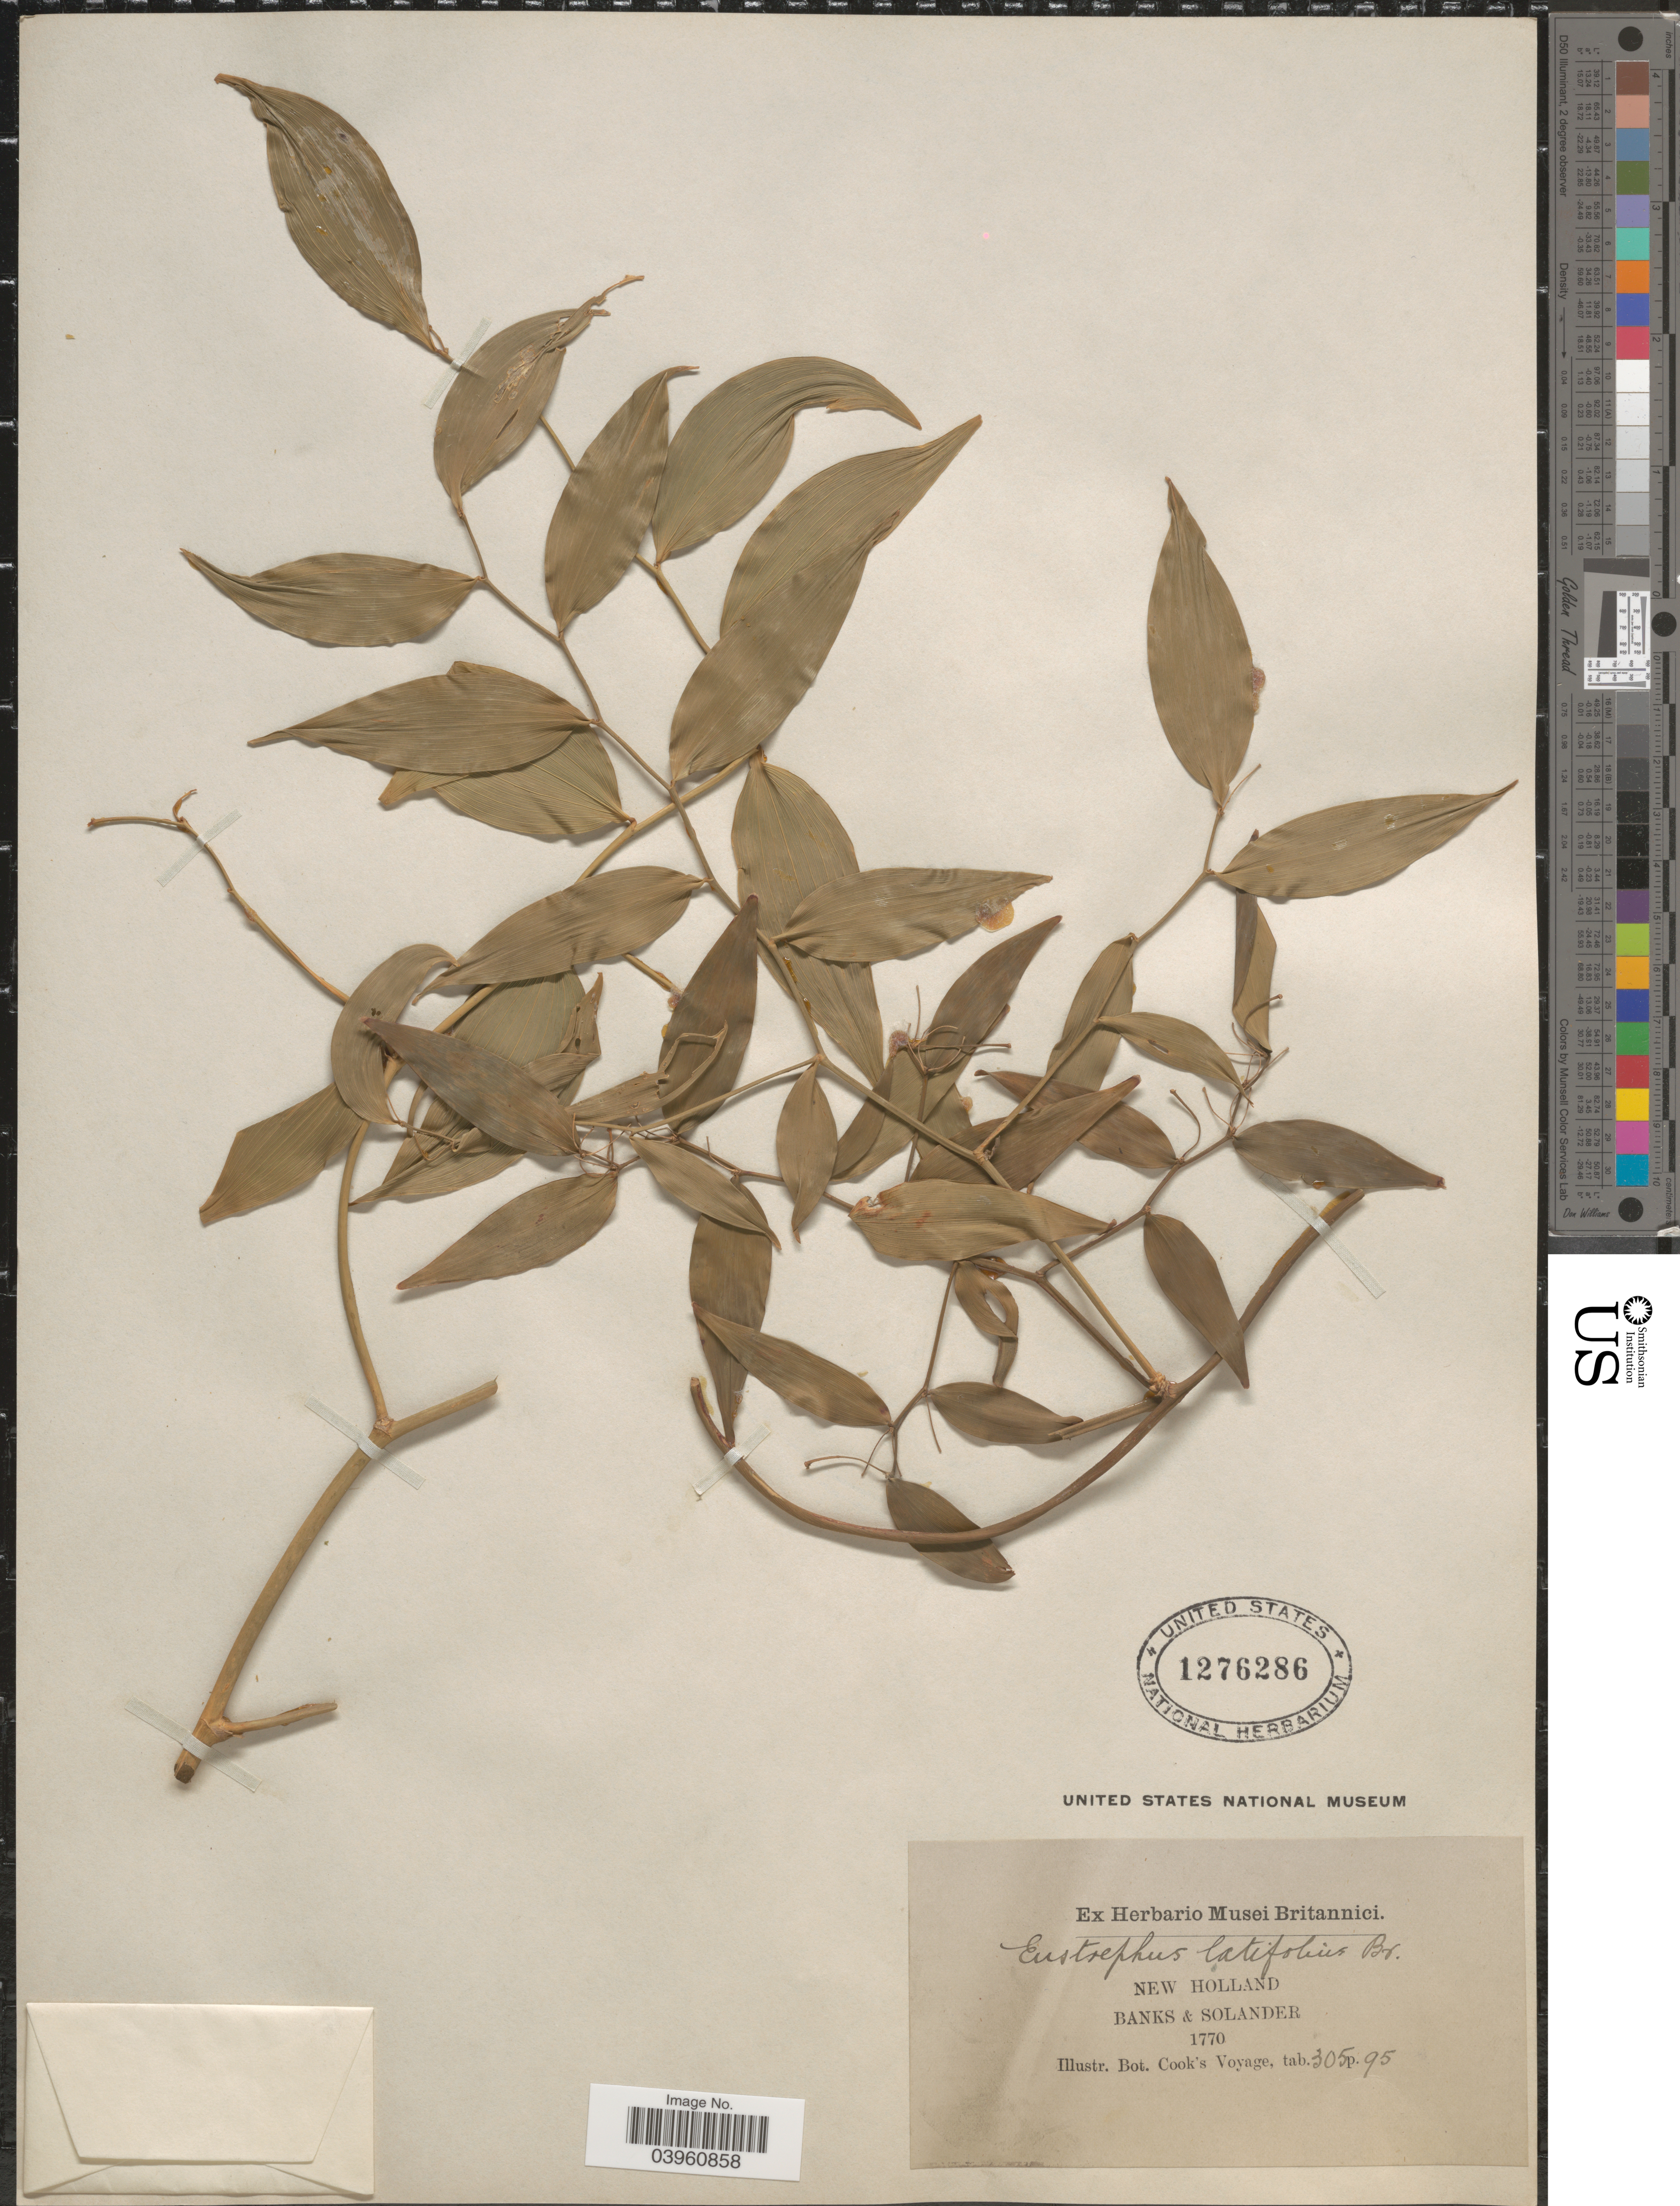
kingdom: Plantae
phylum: Tracheophyta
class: Liliopsida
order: Asparagales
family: Asparagaceae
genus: Eustrephus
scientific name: Eustrephus latifolius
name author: R. Br.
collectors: -- Banks & -- Solander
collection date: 1770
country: Australia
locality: New Holland.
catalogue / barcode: US 1276286